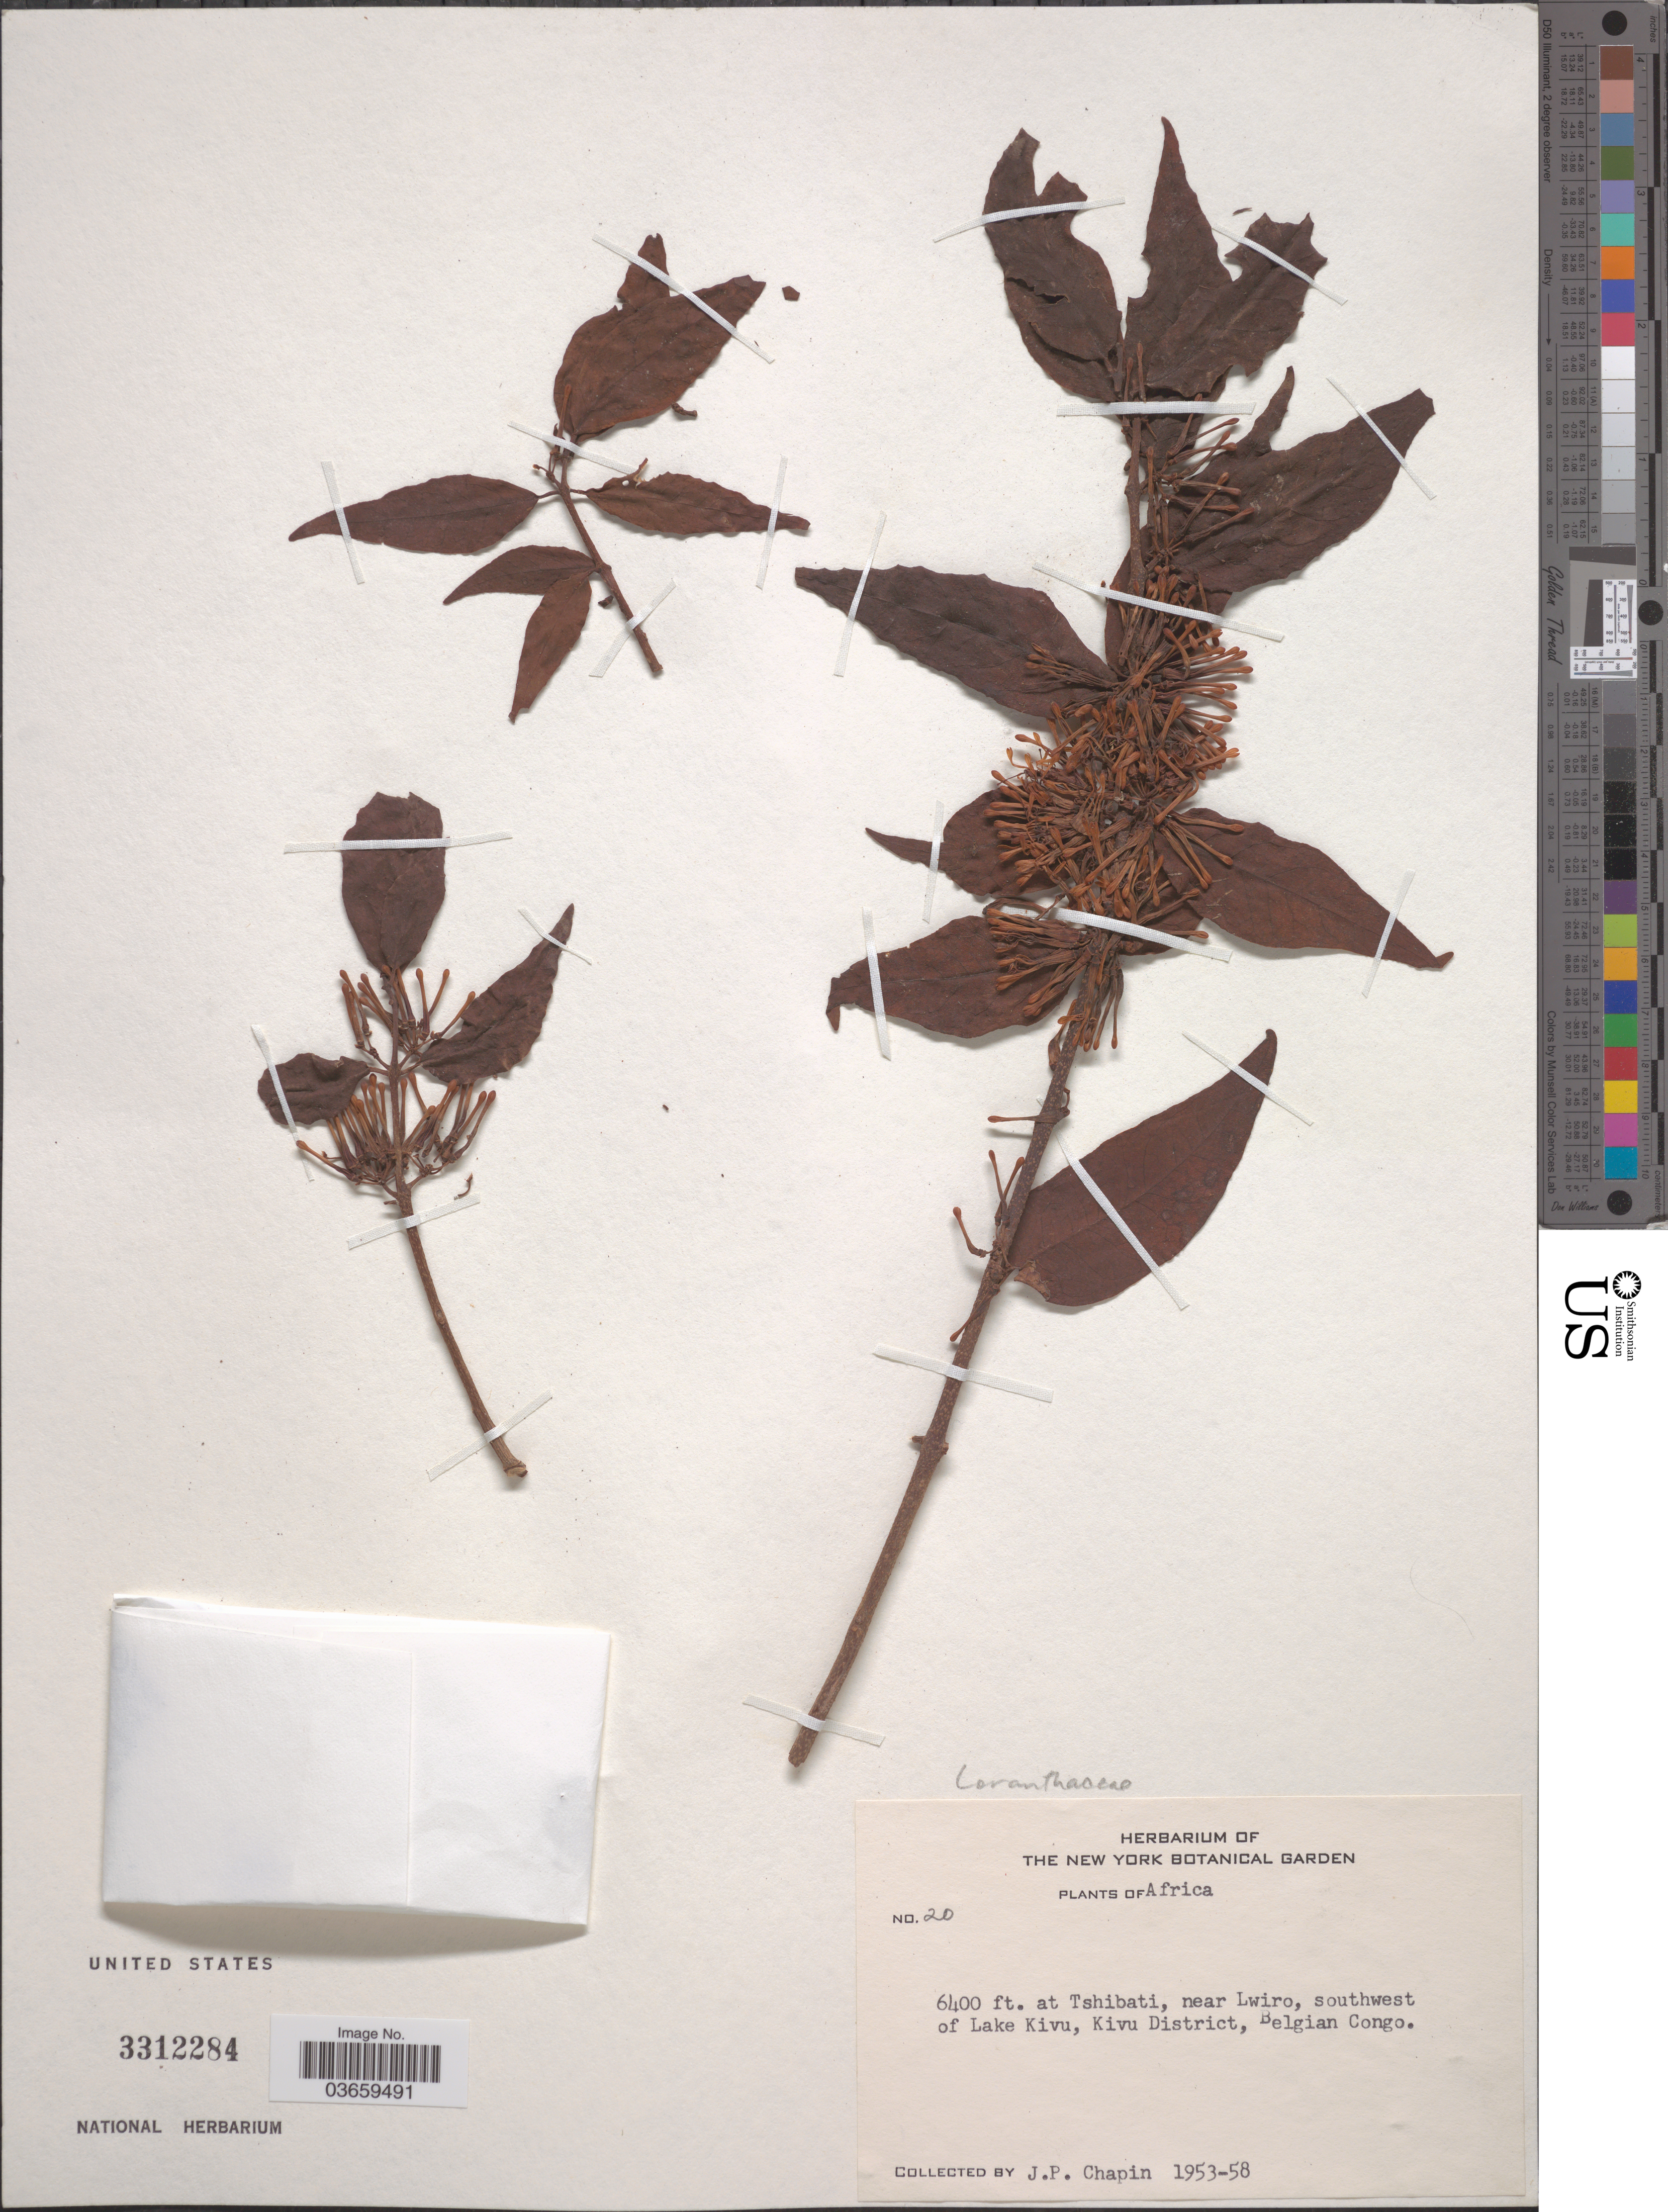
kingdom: Plantae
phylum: Tracheophyta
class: Magnoliopsida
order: Santalales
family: Loranthaceae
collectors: J. Chapin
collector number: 20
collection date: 1953/1958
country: Congo, Democratic Republic of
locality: Africa. At Tshibati, near Lwiro, southwest of Lake Kivu, Kivu District, Belgian Congo.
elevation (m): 1951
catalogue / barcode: US 3312284